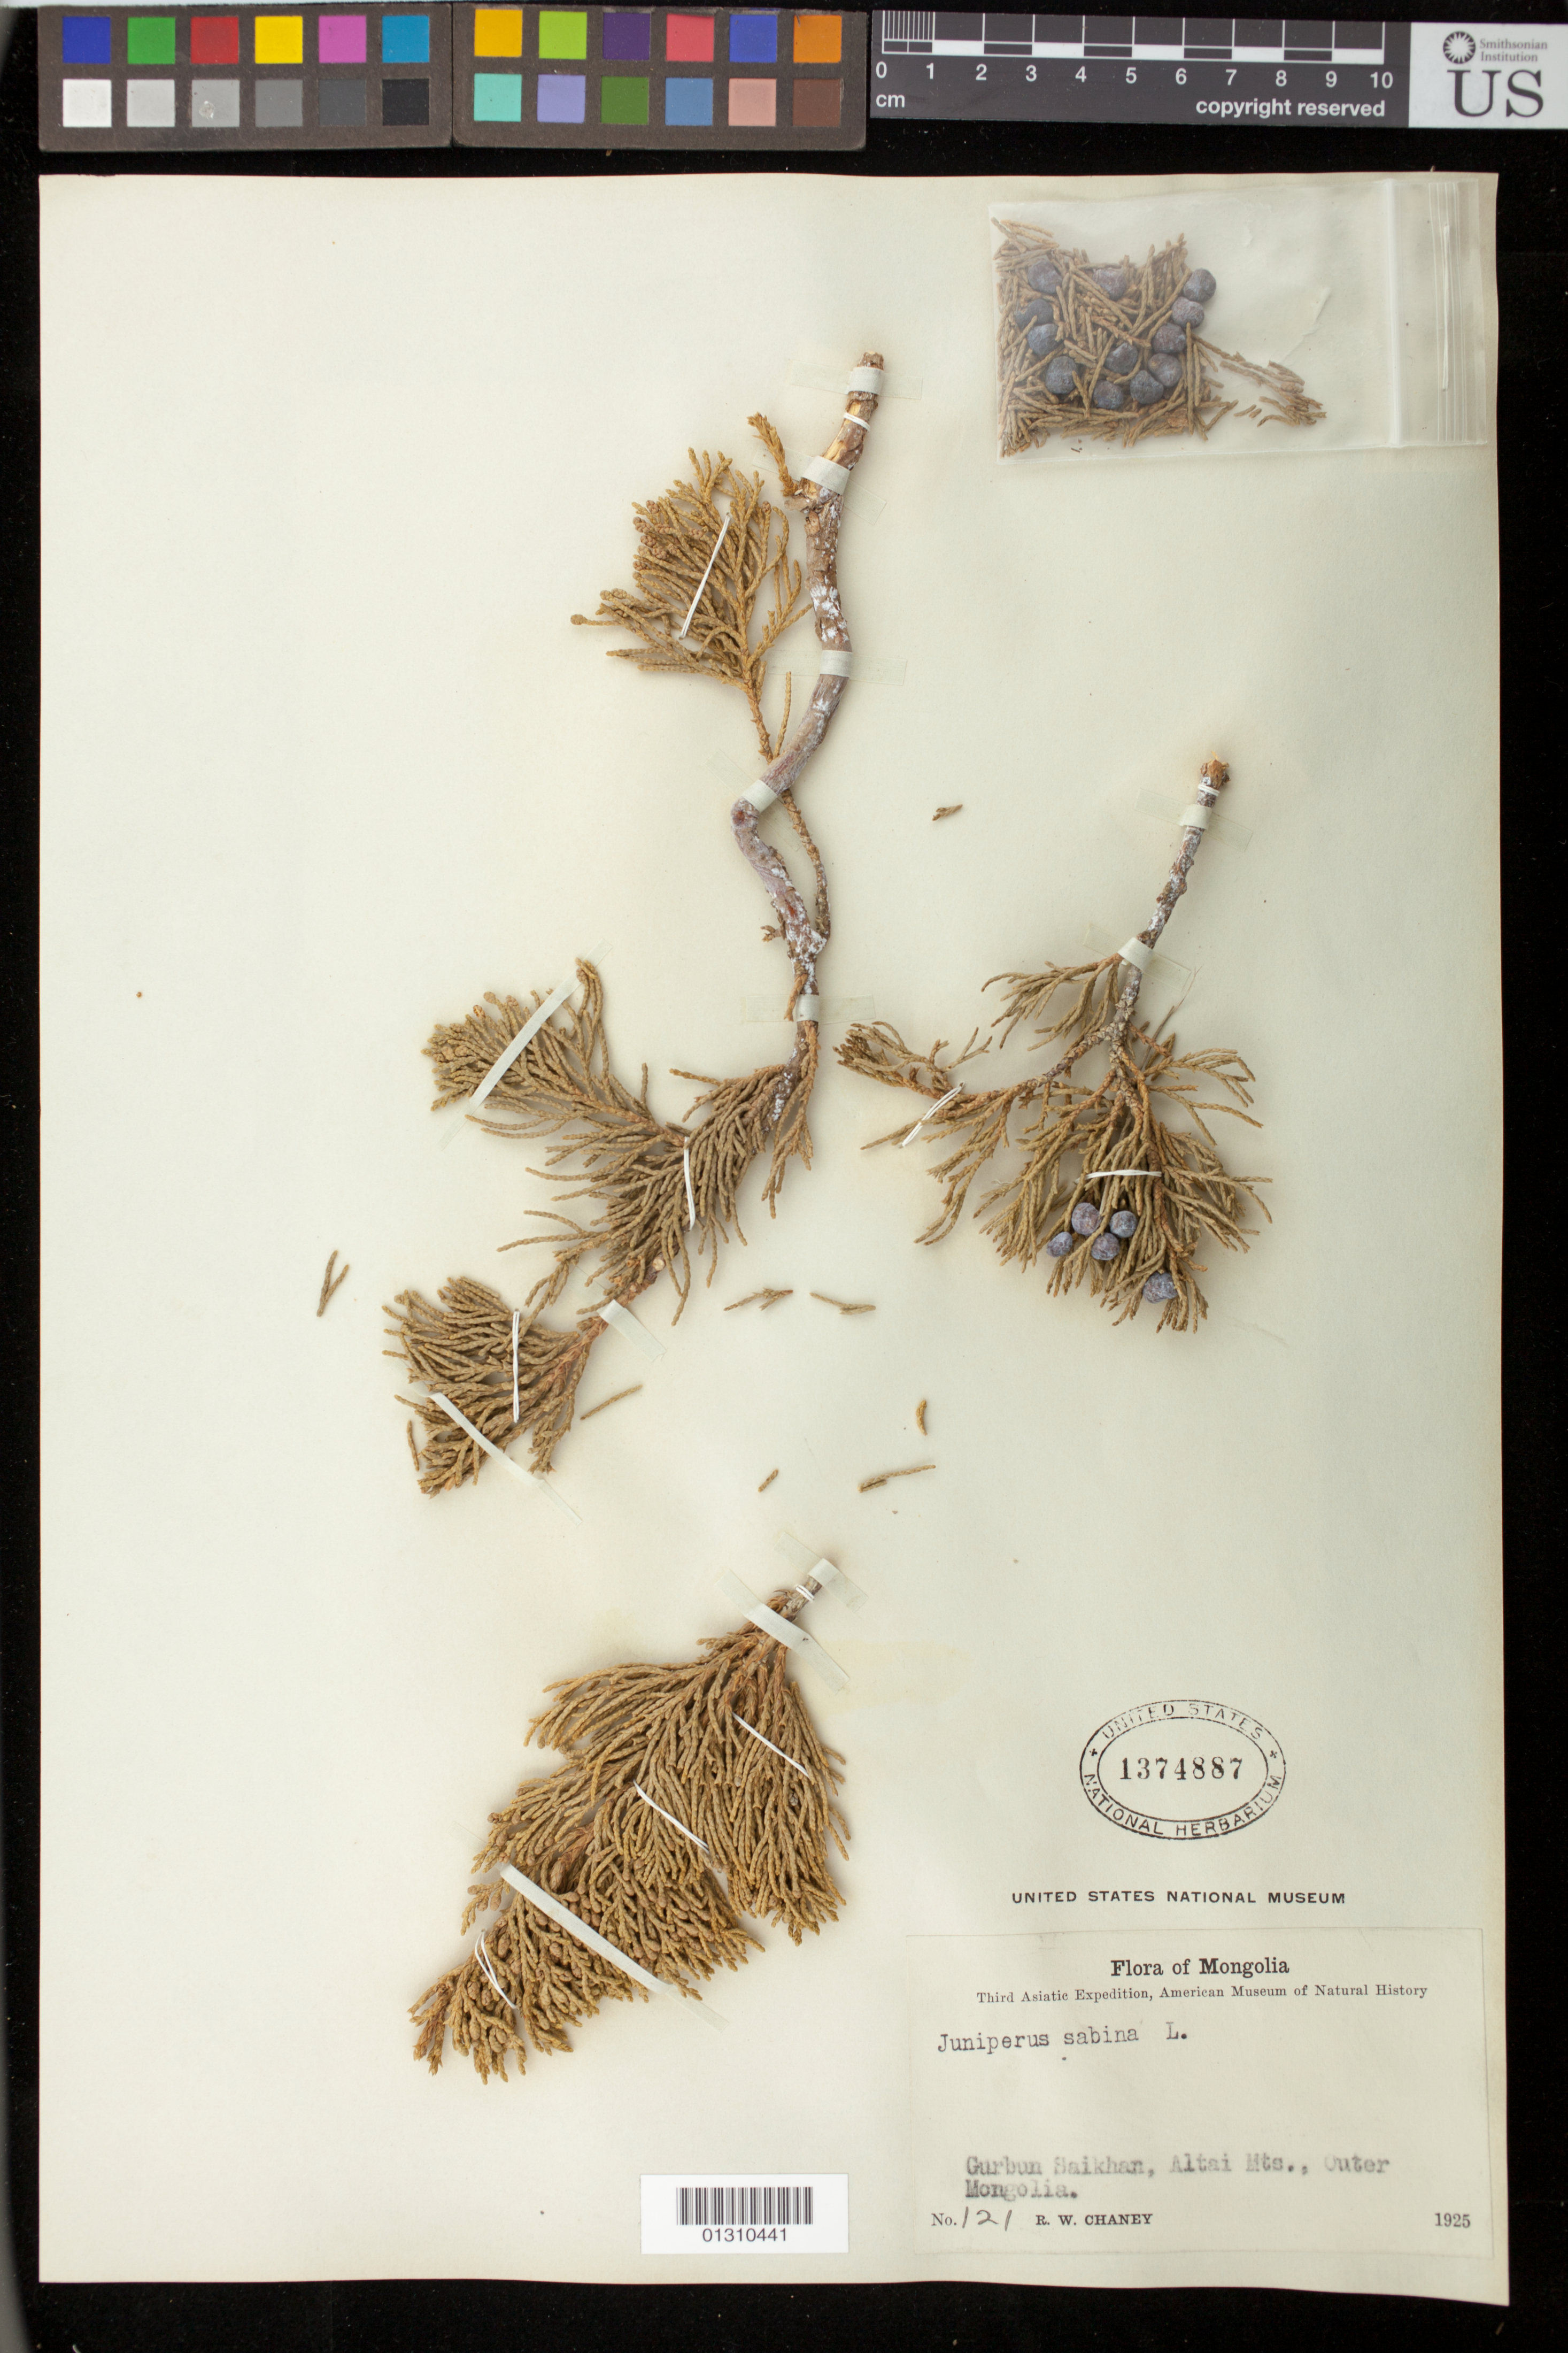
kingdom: Plantae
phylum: Tracheophyta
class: Pinopsida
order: Pinales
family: Cupressaceae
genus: Juniperus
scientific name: Juniperus sabina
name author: L.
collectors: R. Chaney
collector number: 121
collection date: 1925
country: Mongolia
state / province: Omnogovi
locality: Gurbun Saikhan, Altai Mts., Outer Mongolia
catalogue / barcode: US 1374887